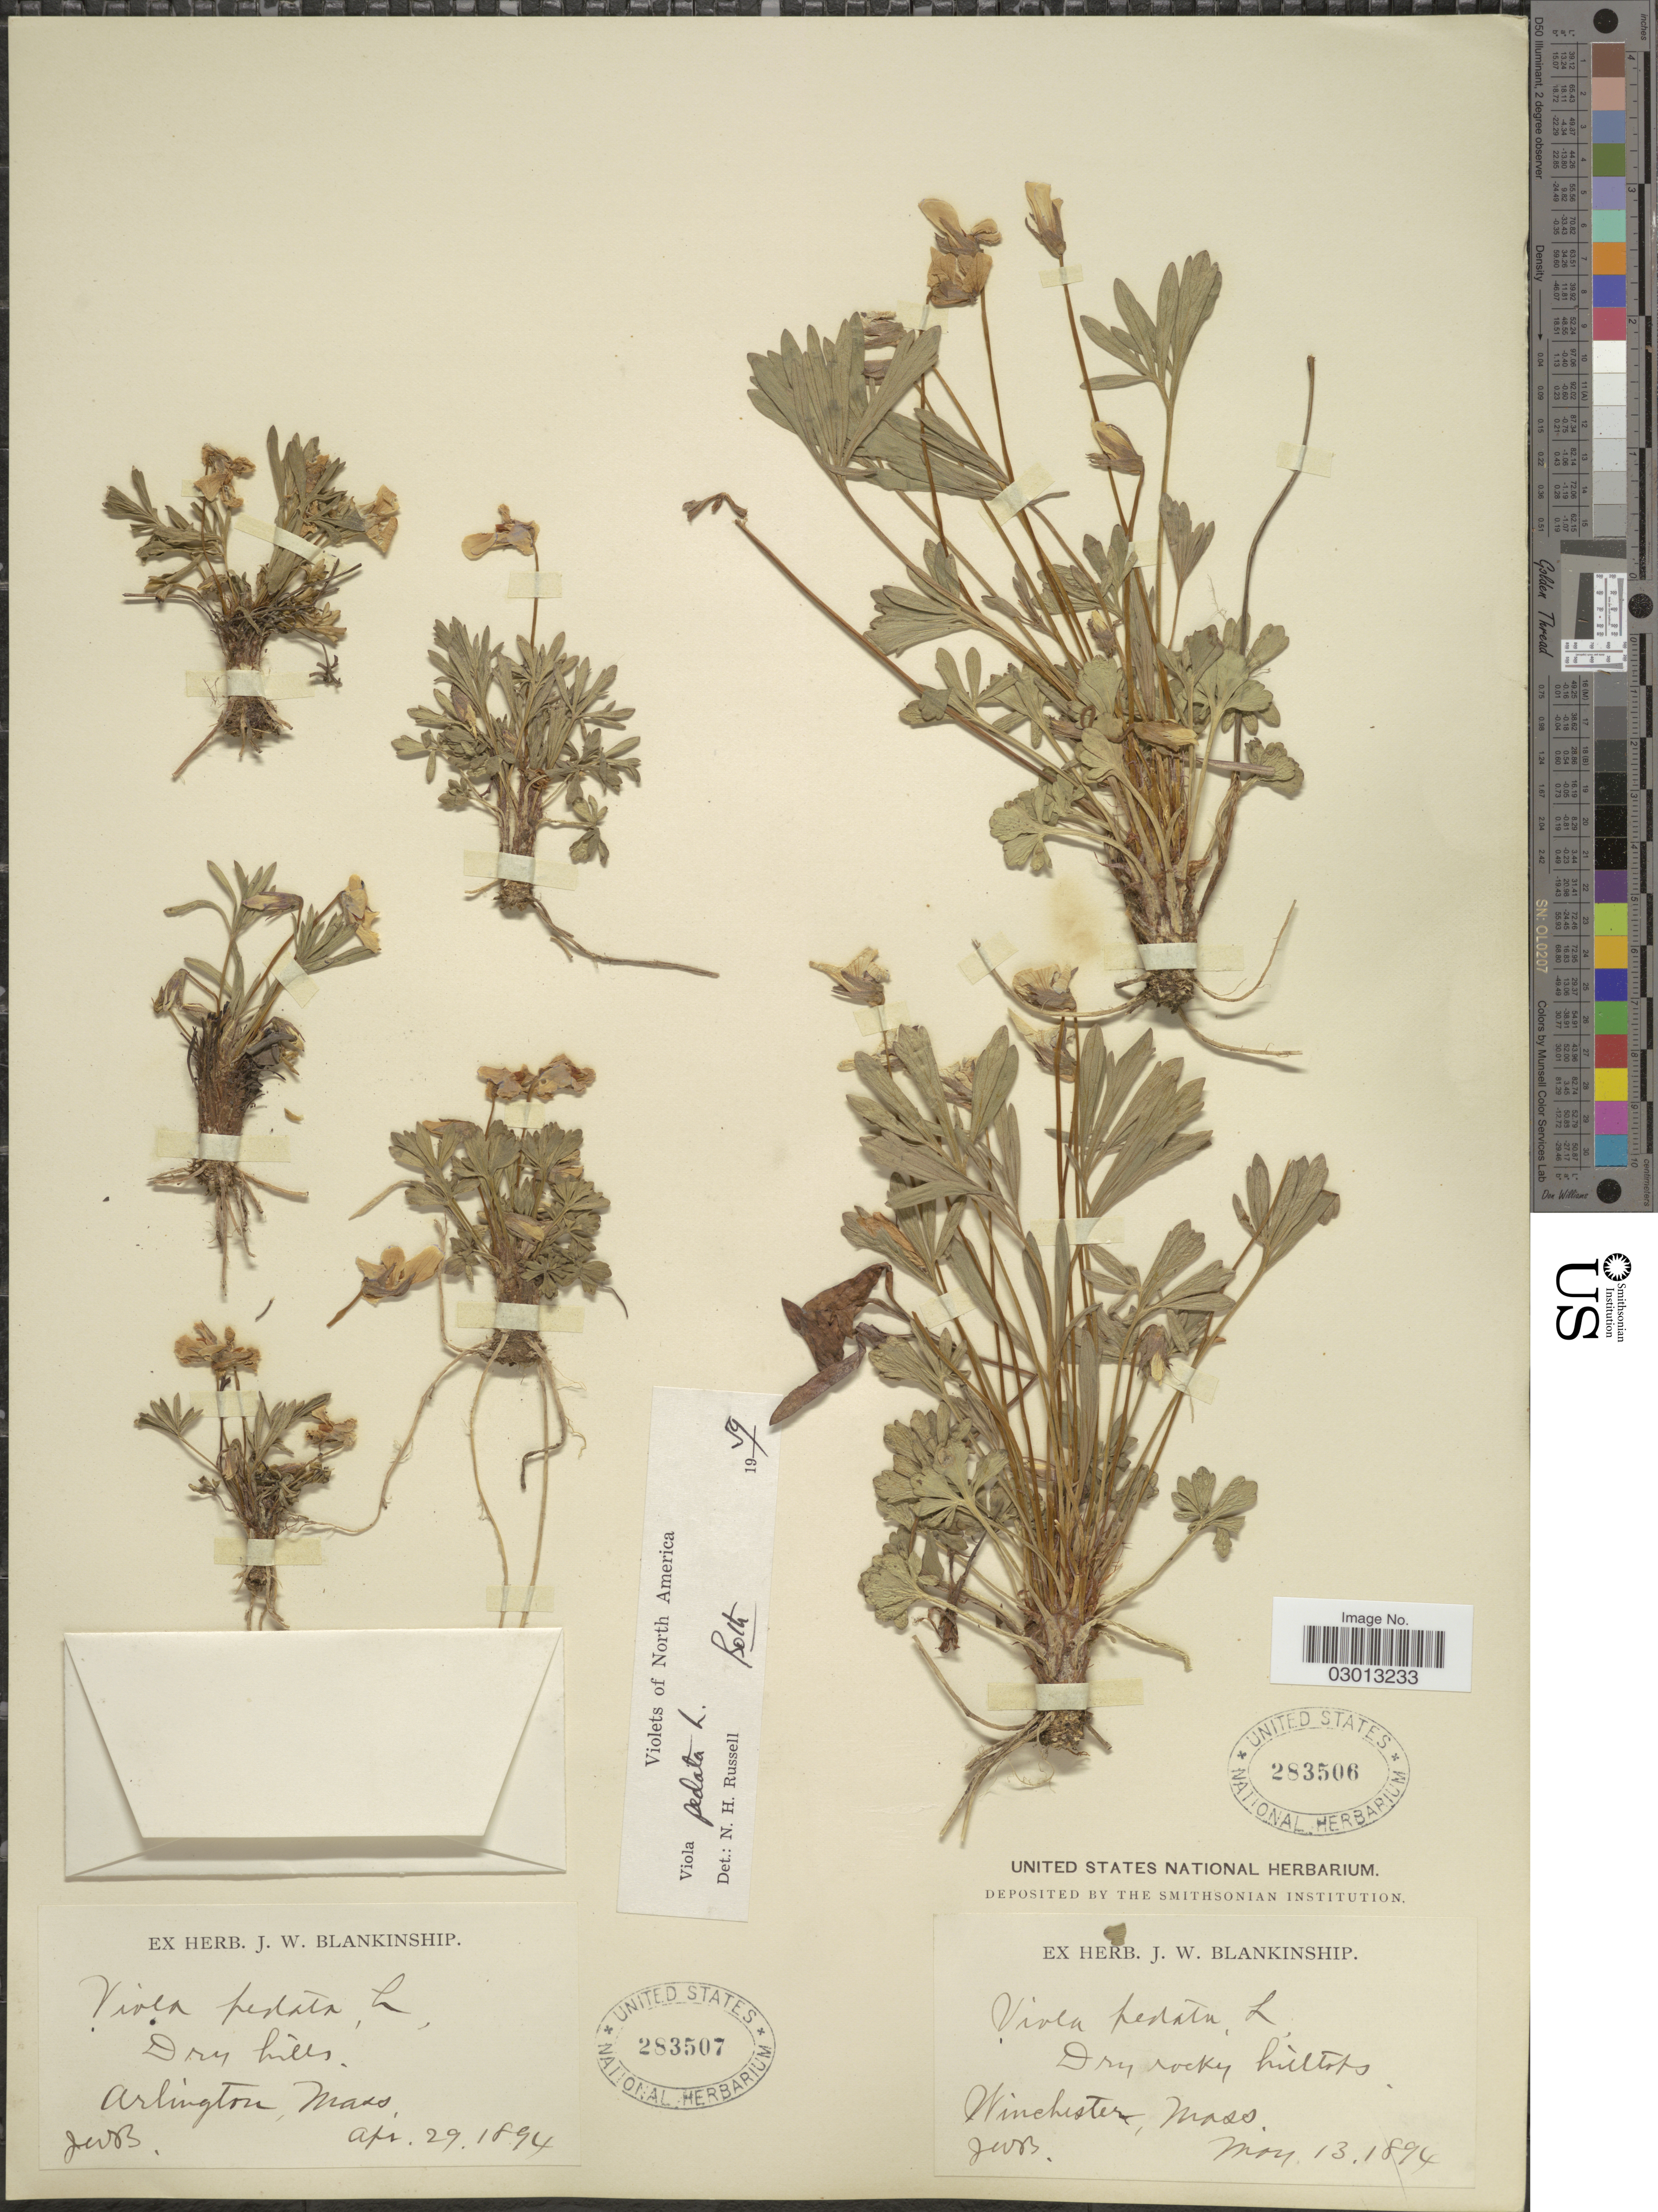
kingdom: Plantae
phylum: Tracheophyta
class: Magnoliopsida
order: Malpighiales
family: Violaceae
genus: Viola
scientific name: Viola pedata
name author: L.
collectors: J. W. Blankinship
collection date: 1894-04-29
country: United States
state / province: Massachusetts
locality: Arlington.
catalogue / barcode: US 283507